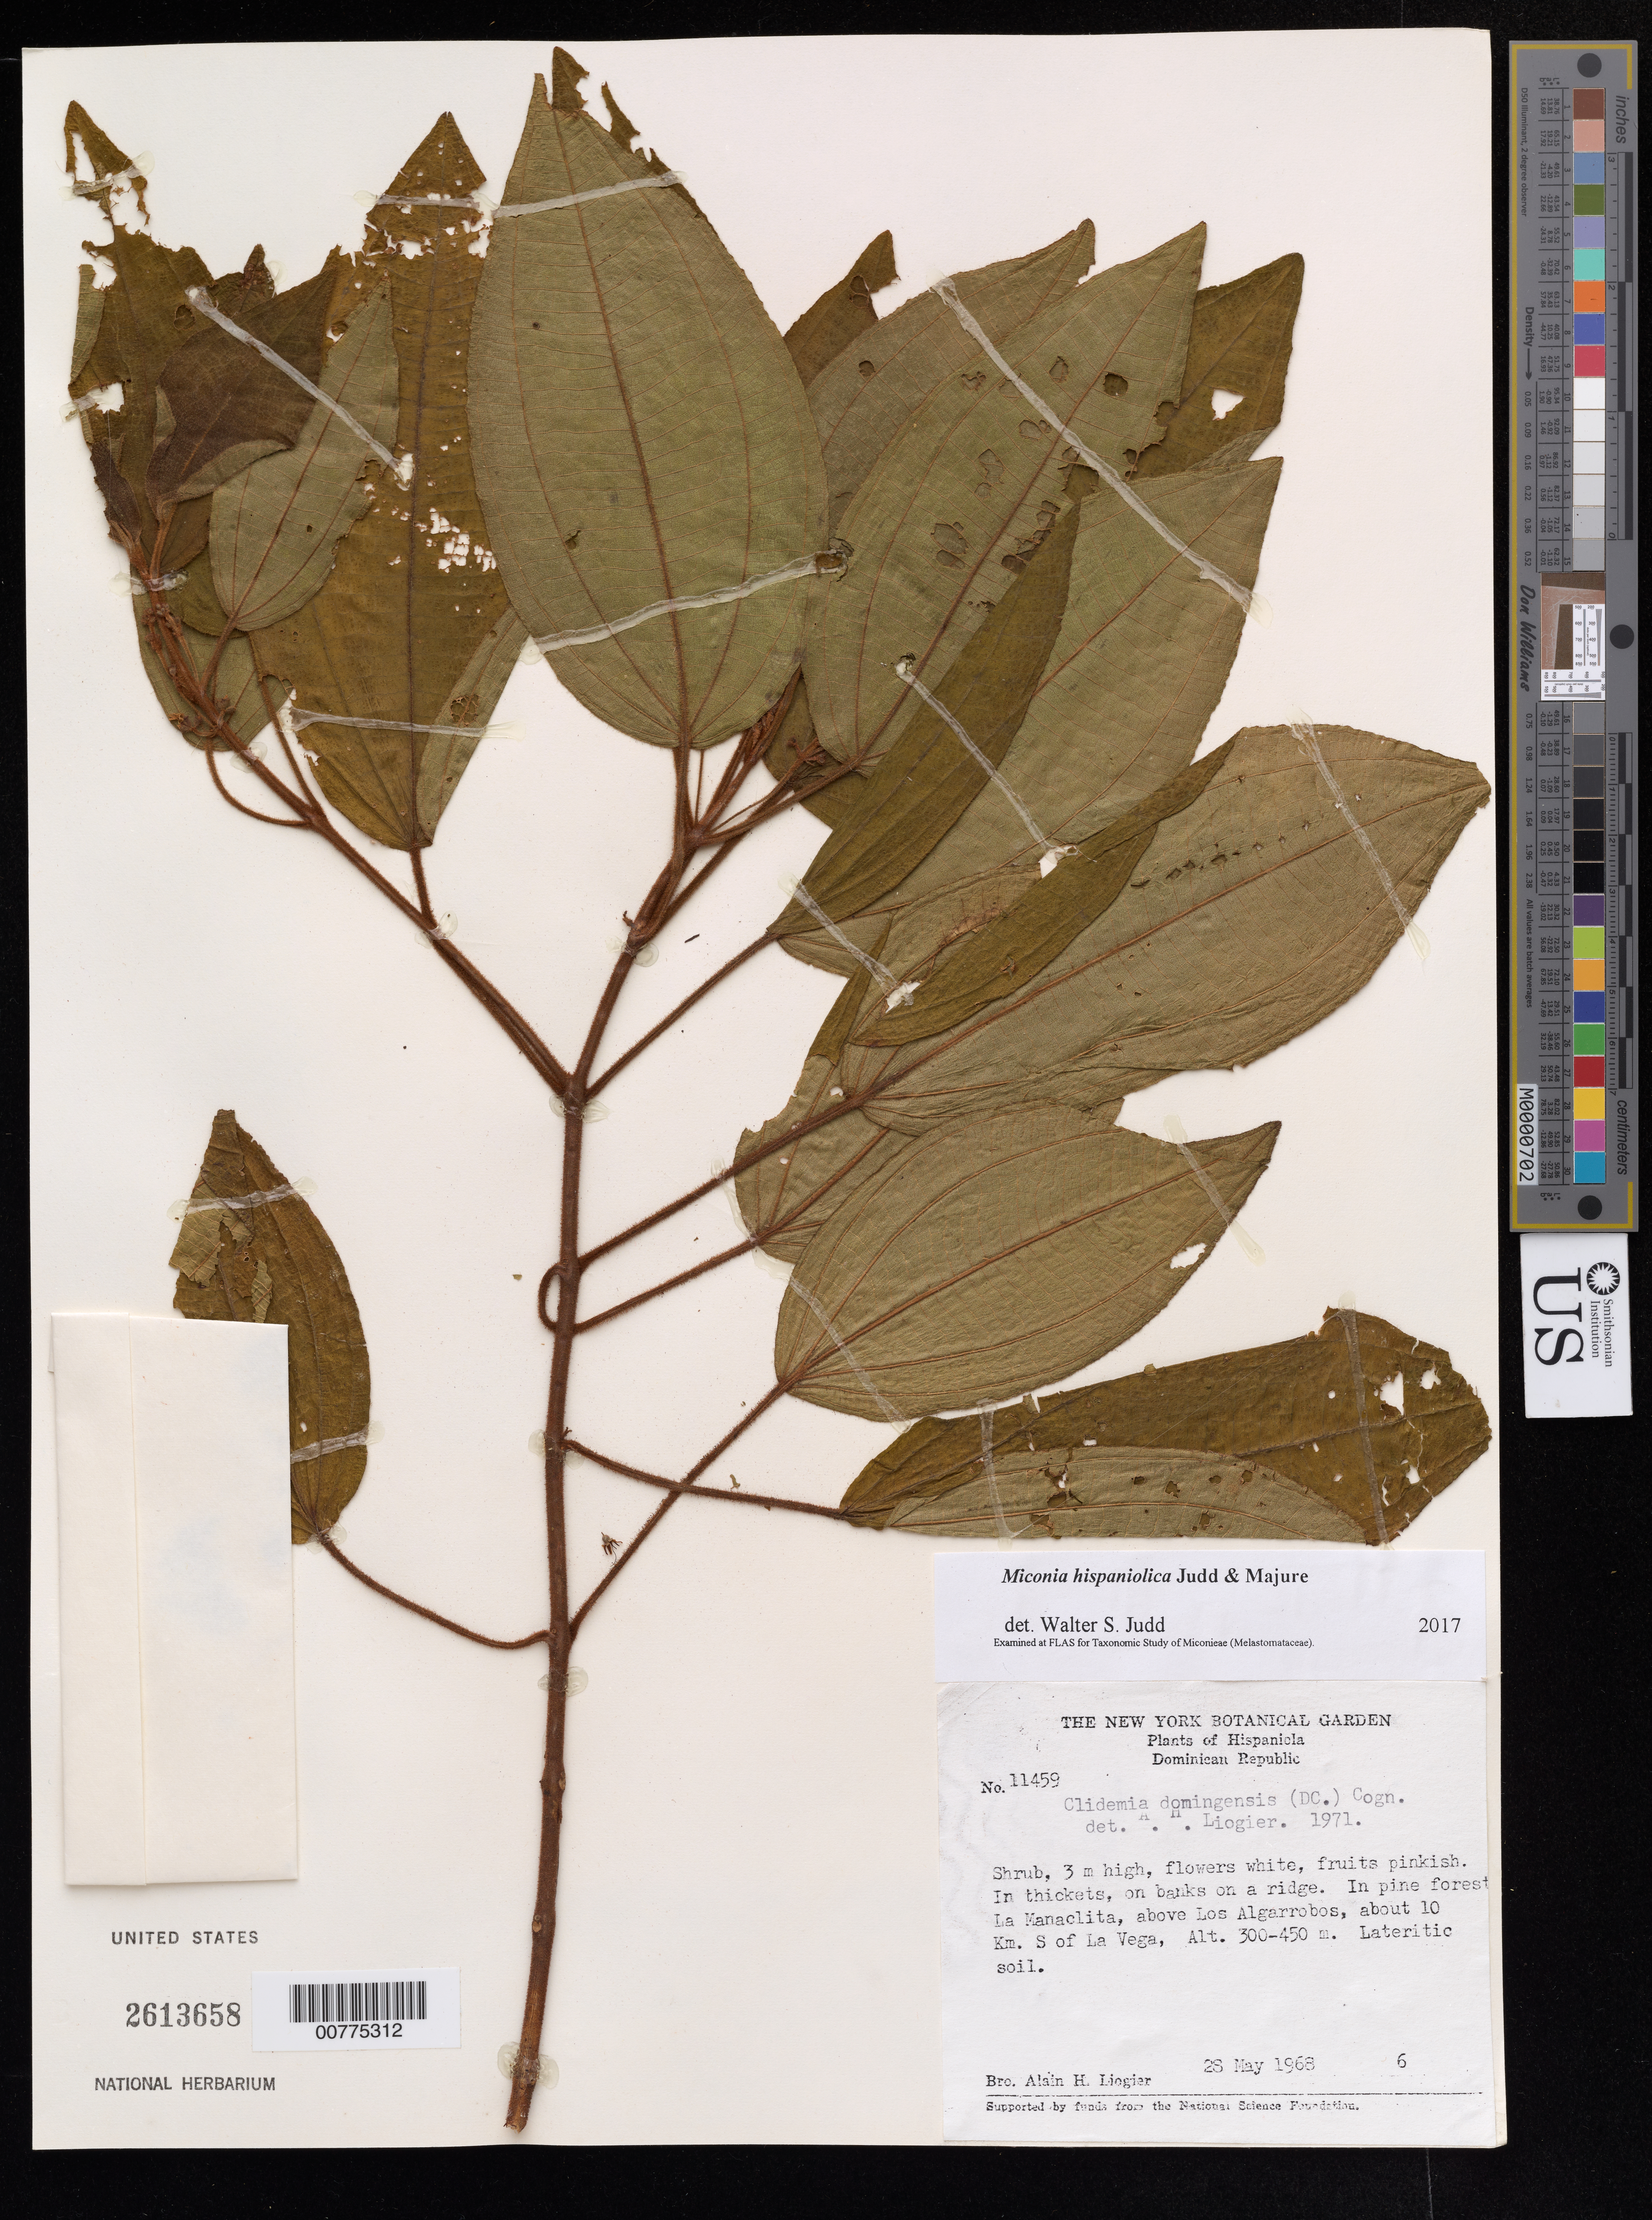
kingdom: Plantae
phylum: Tracheophyta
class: Magnoliopsida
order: Myrtales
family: Melastomataceae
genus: Miconia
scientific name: Miconia hispidula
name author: (Cogn.) Judd et al.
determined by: Judd, Walter S.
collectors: A. H. Liogier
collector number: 11459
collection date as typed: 28 May 1968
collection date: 1968-05-28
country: Dominican Republic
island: Hispaniola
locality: About 10 km S of La Vega, above Los Algarrobos, La Manaclita.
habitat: In pine forest, in thickets, on bank on ridge; lateritic soil.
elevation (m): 300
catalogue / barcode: US 2613658